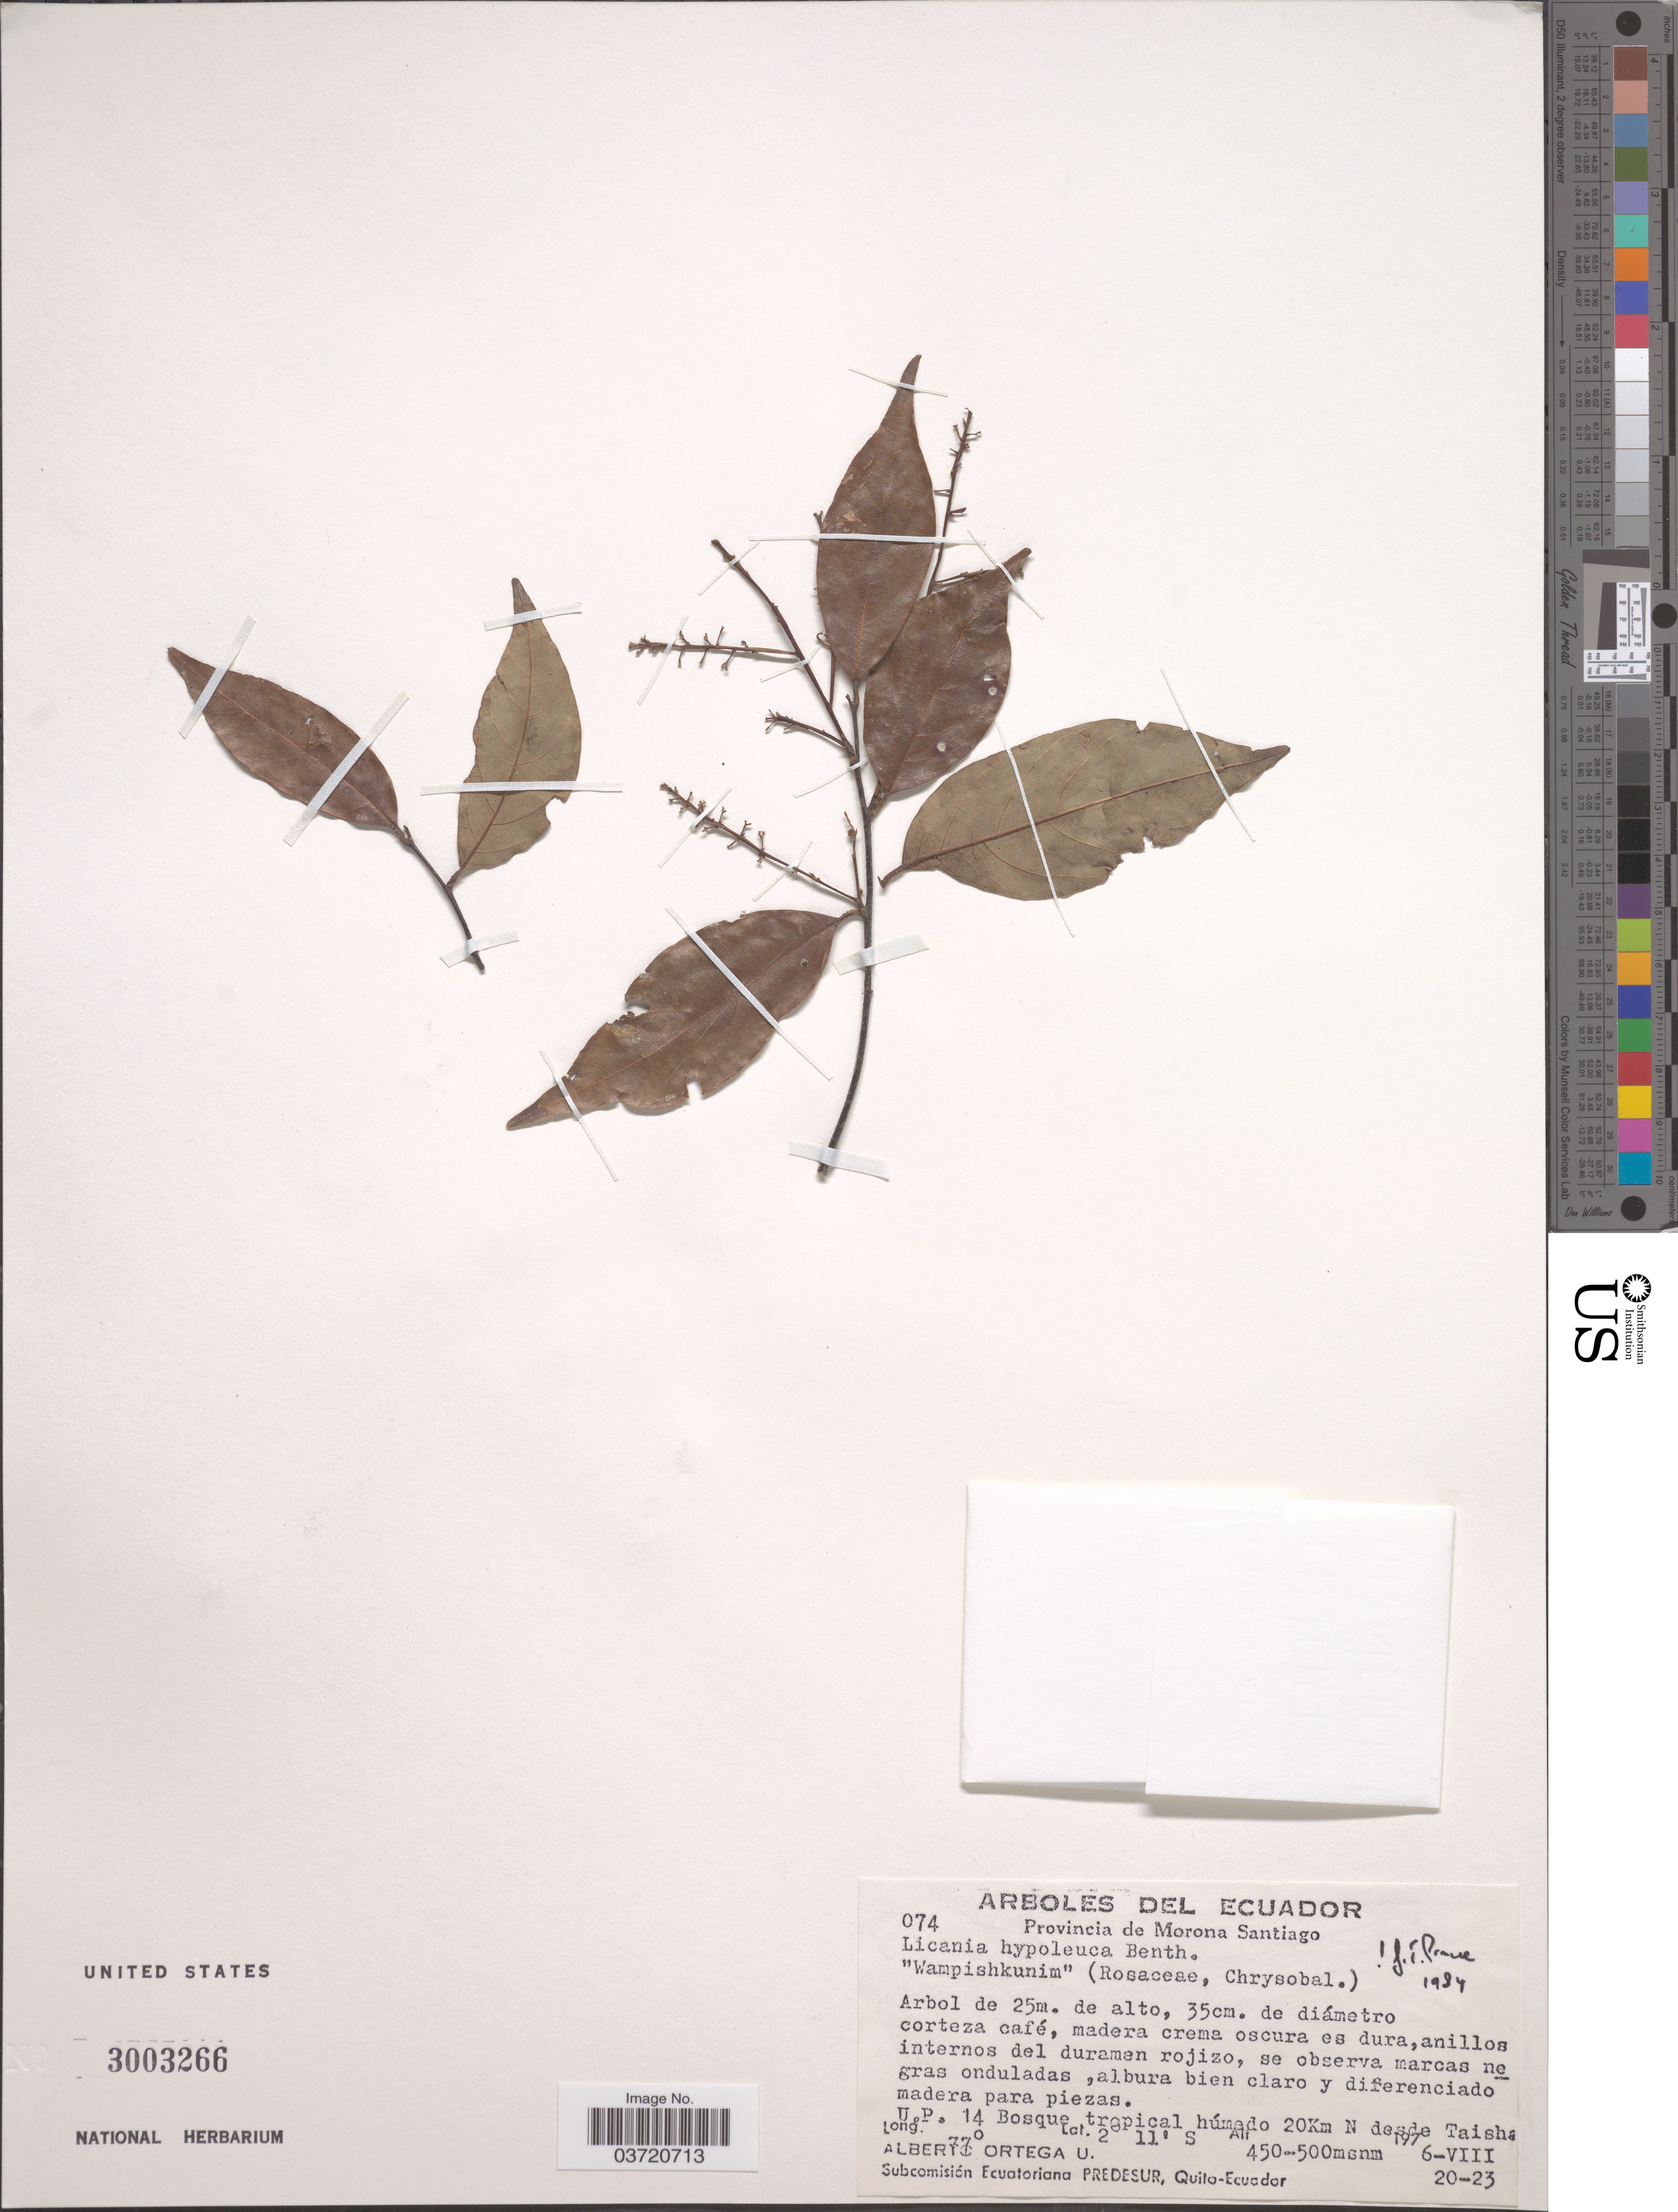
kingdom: Plantae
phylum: Tracheophyta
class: Magnoliopsida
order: Malpighiales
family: Chrysobalanaceae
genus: Licania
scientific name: Licania hypoleuca var. hypoleuca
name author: Benth.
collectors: A. T. Ortega U.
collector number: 074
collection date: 1976-08-20/1976-08-23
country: Ecuador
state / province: Morona-Santiago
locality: U.P. 14 Bosque tropical húmedo 20Km N desde Taisha.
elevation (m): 450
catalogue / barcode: US 3003266